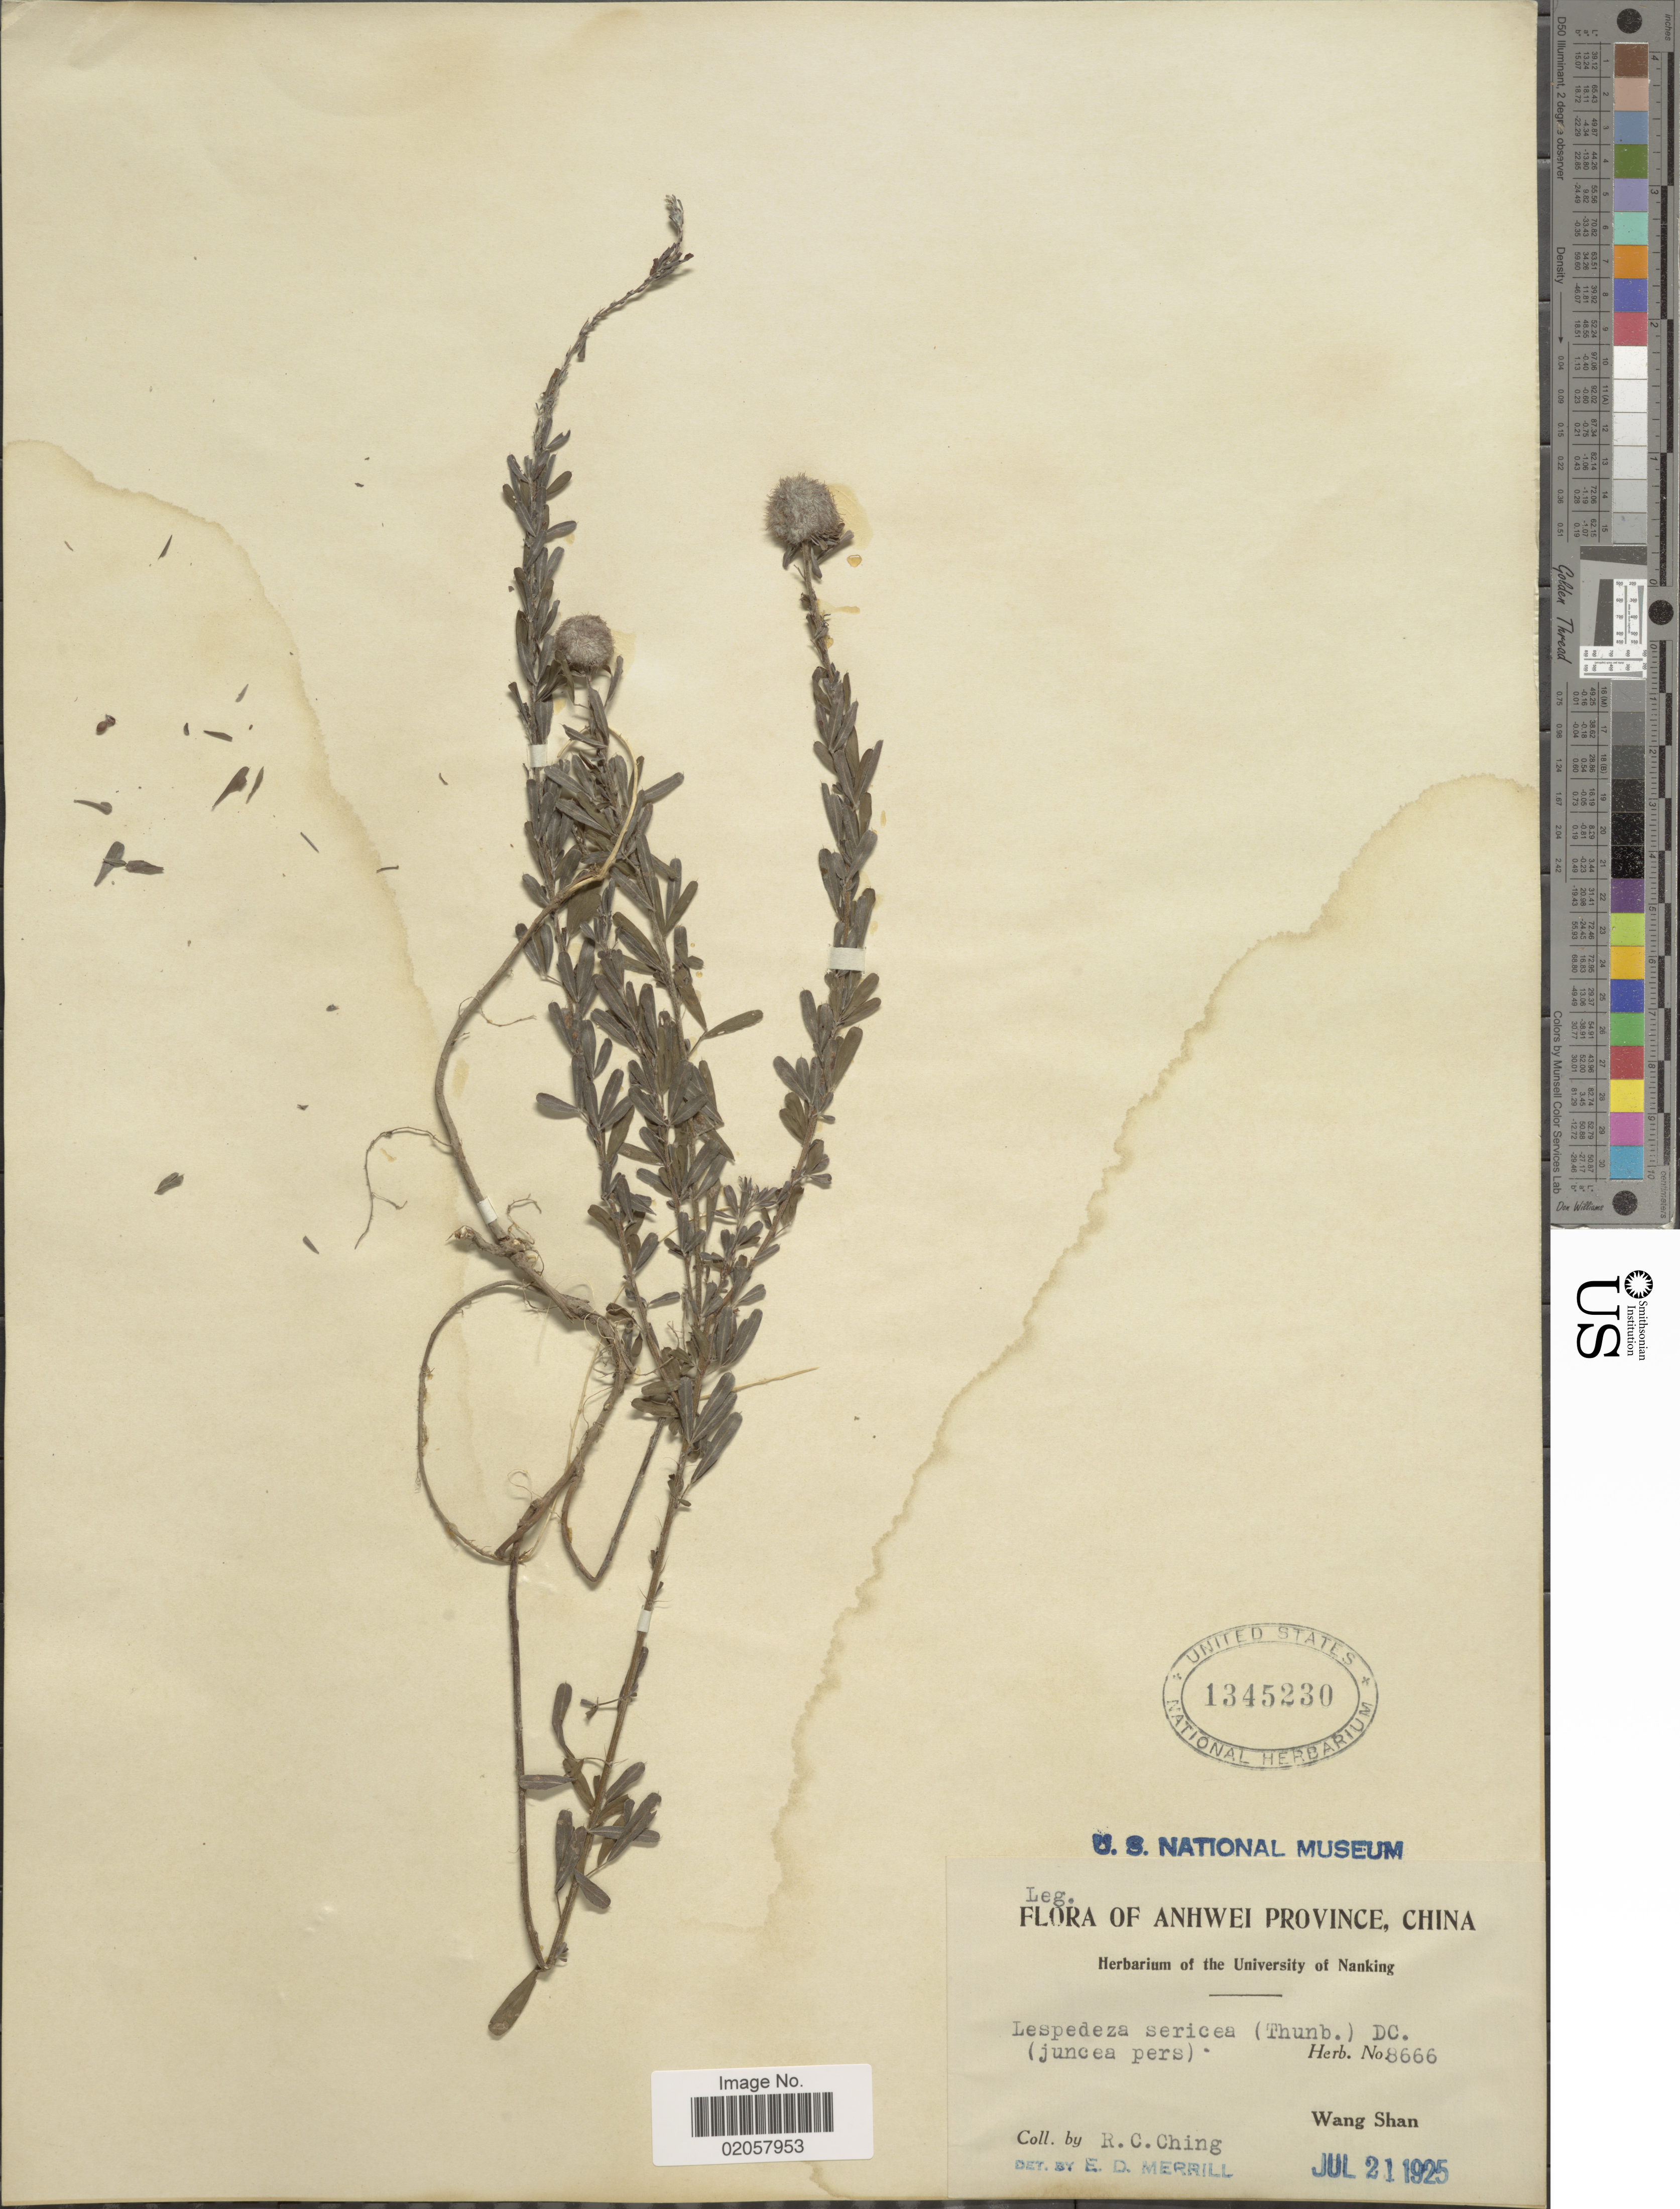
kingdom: Plantae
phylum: Tracheophyta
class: Magnoliopsida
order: Fabales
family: Fabaceae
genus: Lespedeza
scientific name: Lespedeza cuneata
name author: (Dum. Cours.) G. Don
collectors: R. C. Ching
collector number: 8666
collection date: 1925-07-21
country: China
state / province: Anhui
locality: Anhwei Province, Wang Shan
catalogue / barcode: US 1345230